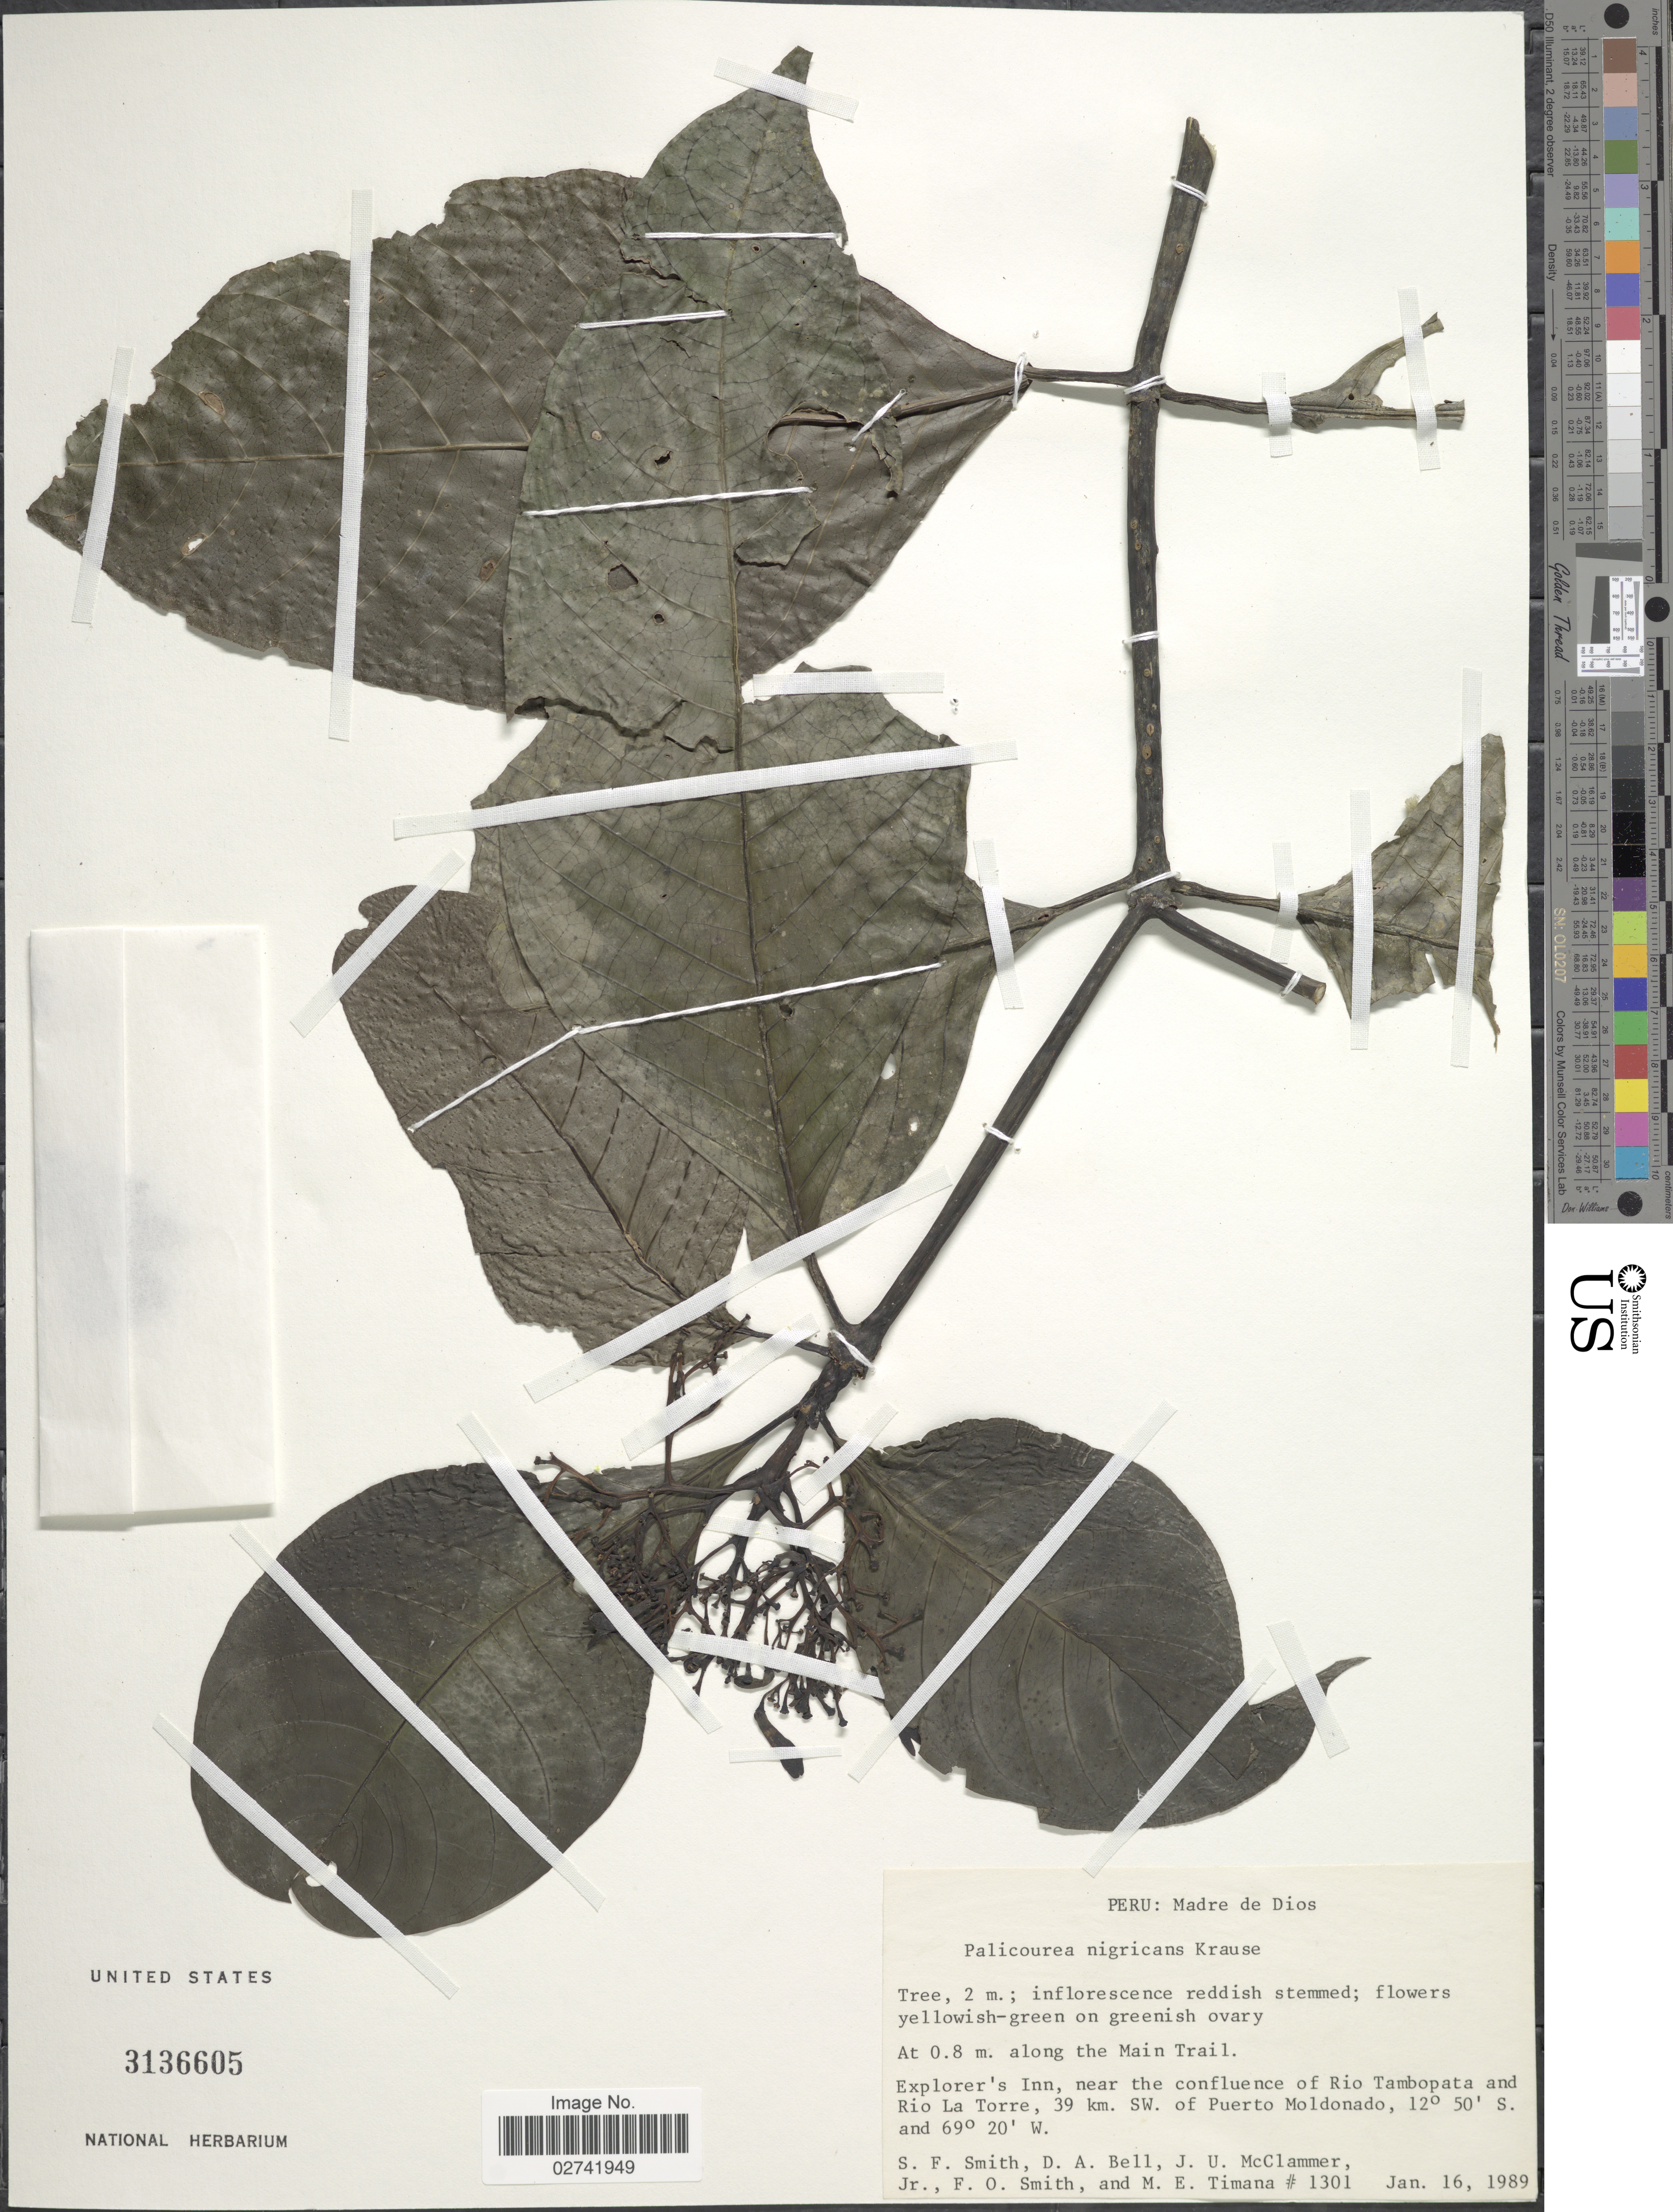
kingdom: Plantae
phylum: Tracheophyta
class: Magnoliopsida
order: Gentianales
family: Rubiaceae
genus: Palicourea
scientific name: Palicourea nigricans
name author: Krause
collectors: S.F. Smith, D. A. Bell, J. McClammer Jr. & F. Smith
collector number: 1301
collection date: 1989-01-16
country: Peru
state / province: Madre de Dios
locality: At 0.8 m. along the Main Trail. Explorer's Inn, near the confluence of Rio Tambopata and Rio La Torre, 39 km. Sw. of Puerto Moldonado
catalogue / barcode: US 3136605